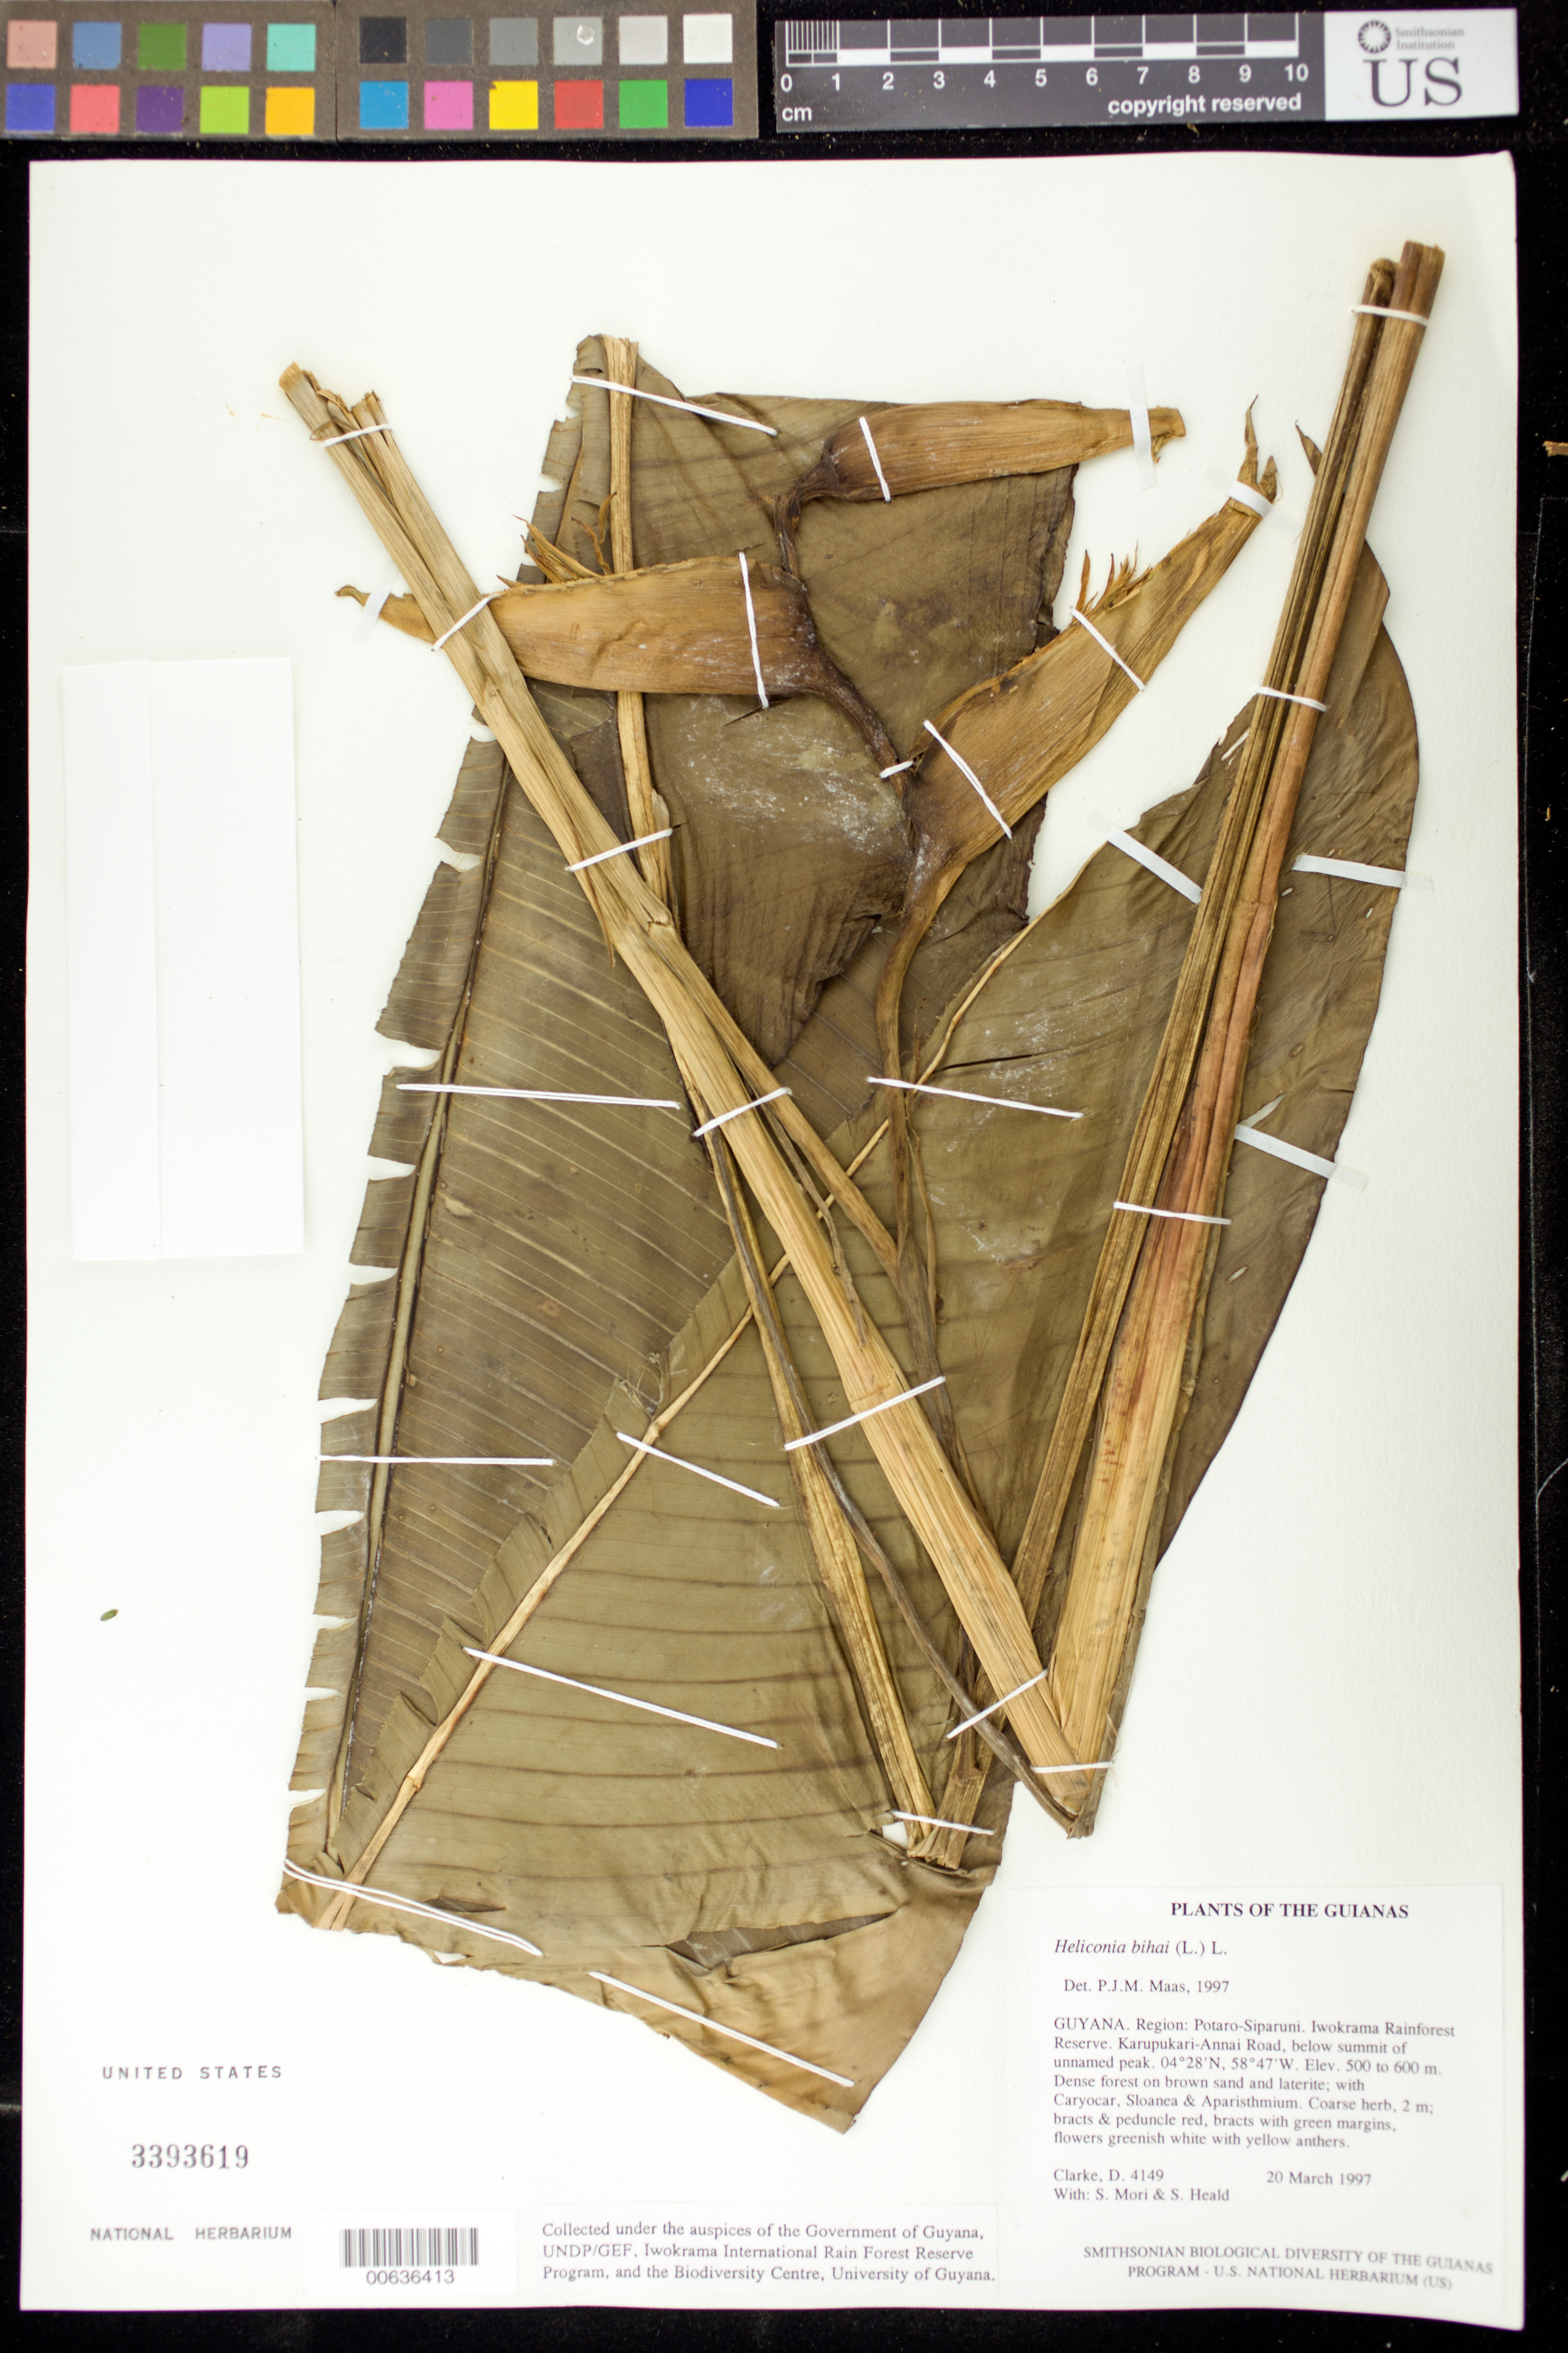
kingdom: Plantae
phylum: Tracheophyta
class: Liliopsida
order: Zingiberales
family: Heliconiaceae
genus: Heliconia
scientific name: Heliconia bihai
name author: (L.) L.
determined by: Maas, Paul J. M.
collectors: H. D. Clarke, S. Mori & S. Heald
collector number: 4149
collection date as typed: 20 March 1997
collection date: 1997-03-20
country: Guyana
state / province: Potaro-Siparuni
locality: Iwokrama Rainforest Reserve. Karupukari-Annai Road, below summit of unnamed peak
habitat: Dense forest on brown sand and laterite; with Caryocar, Sloanea & Aparisthmium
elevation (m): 500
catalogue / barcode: US 3393619